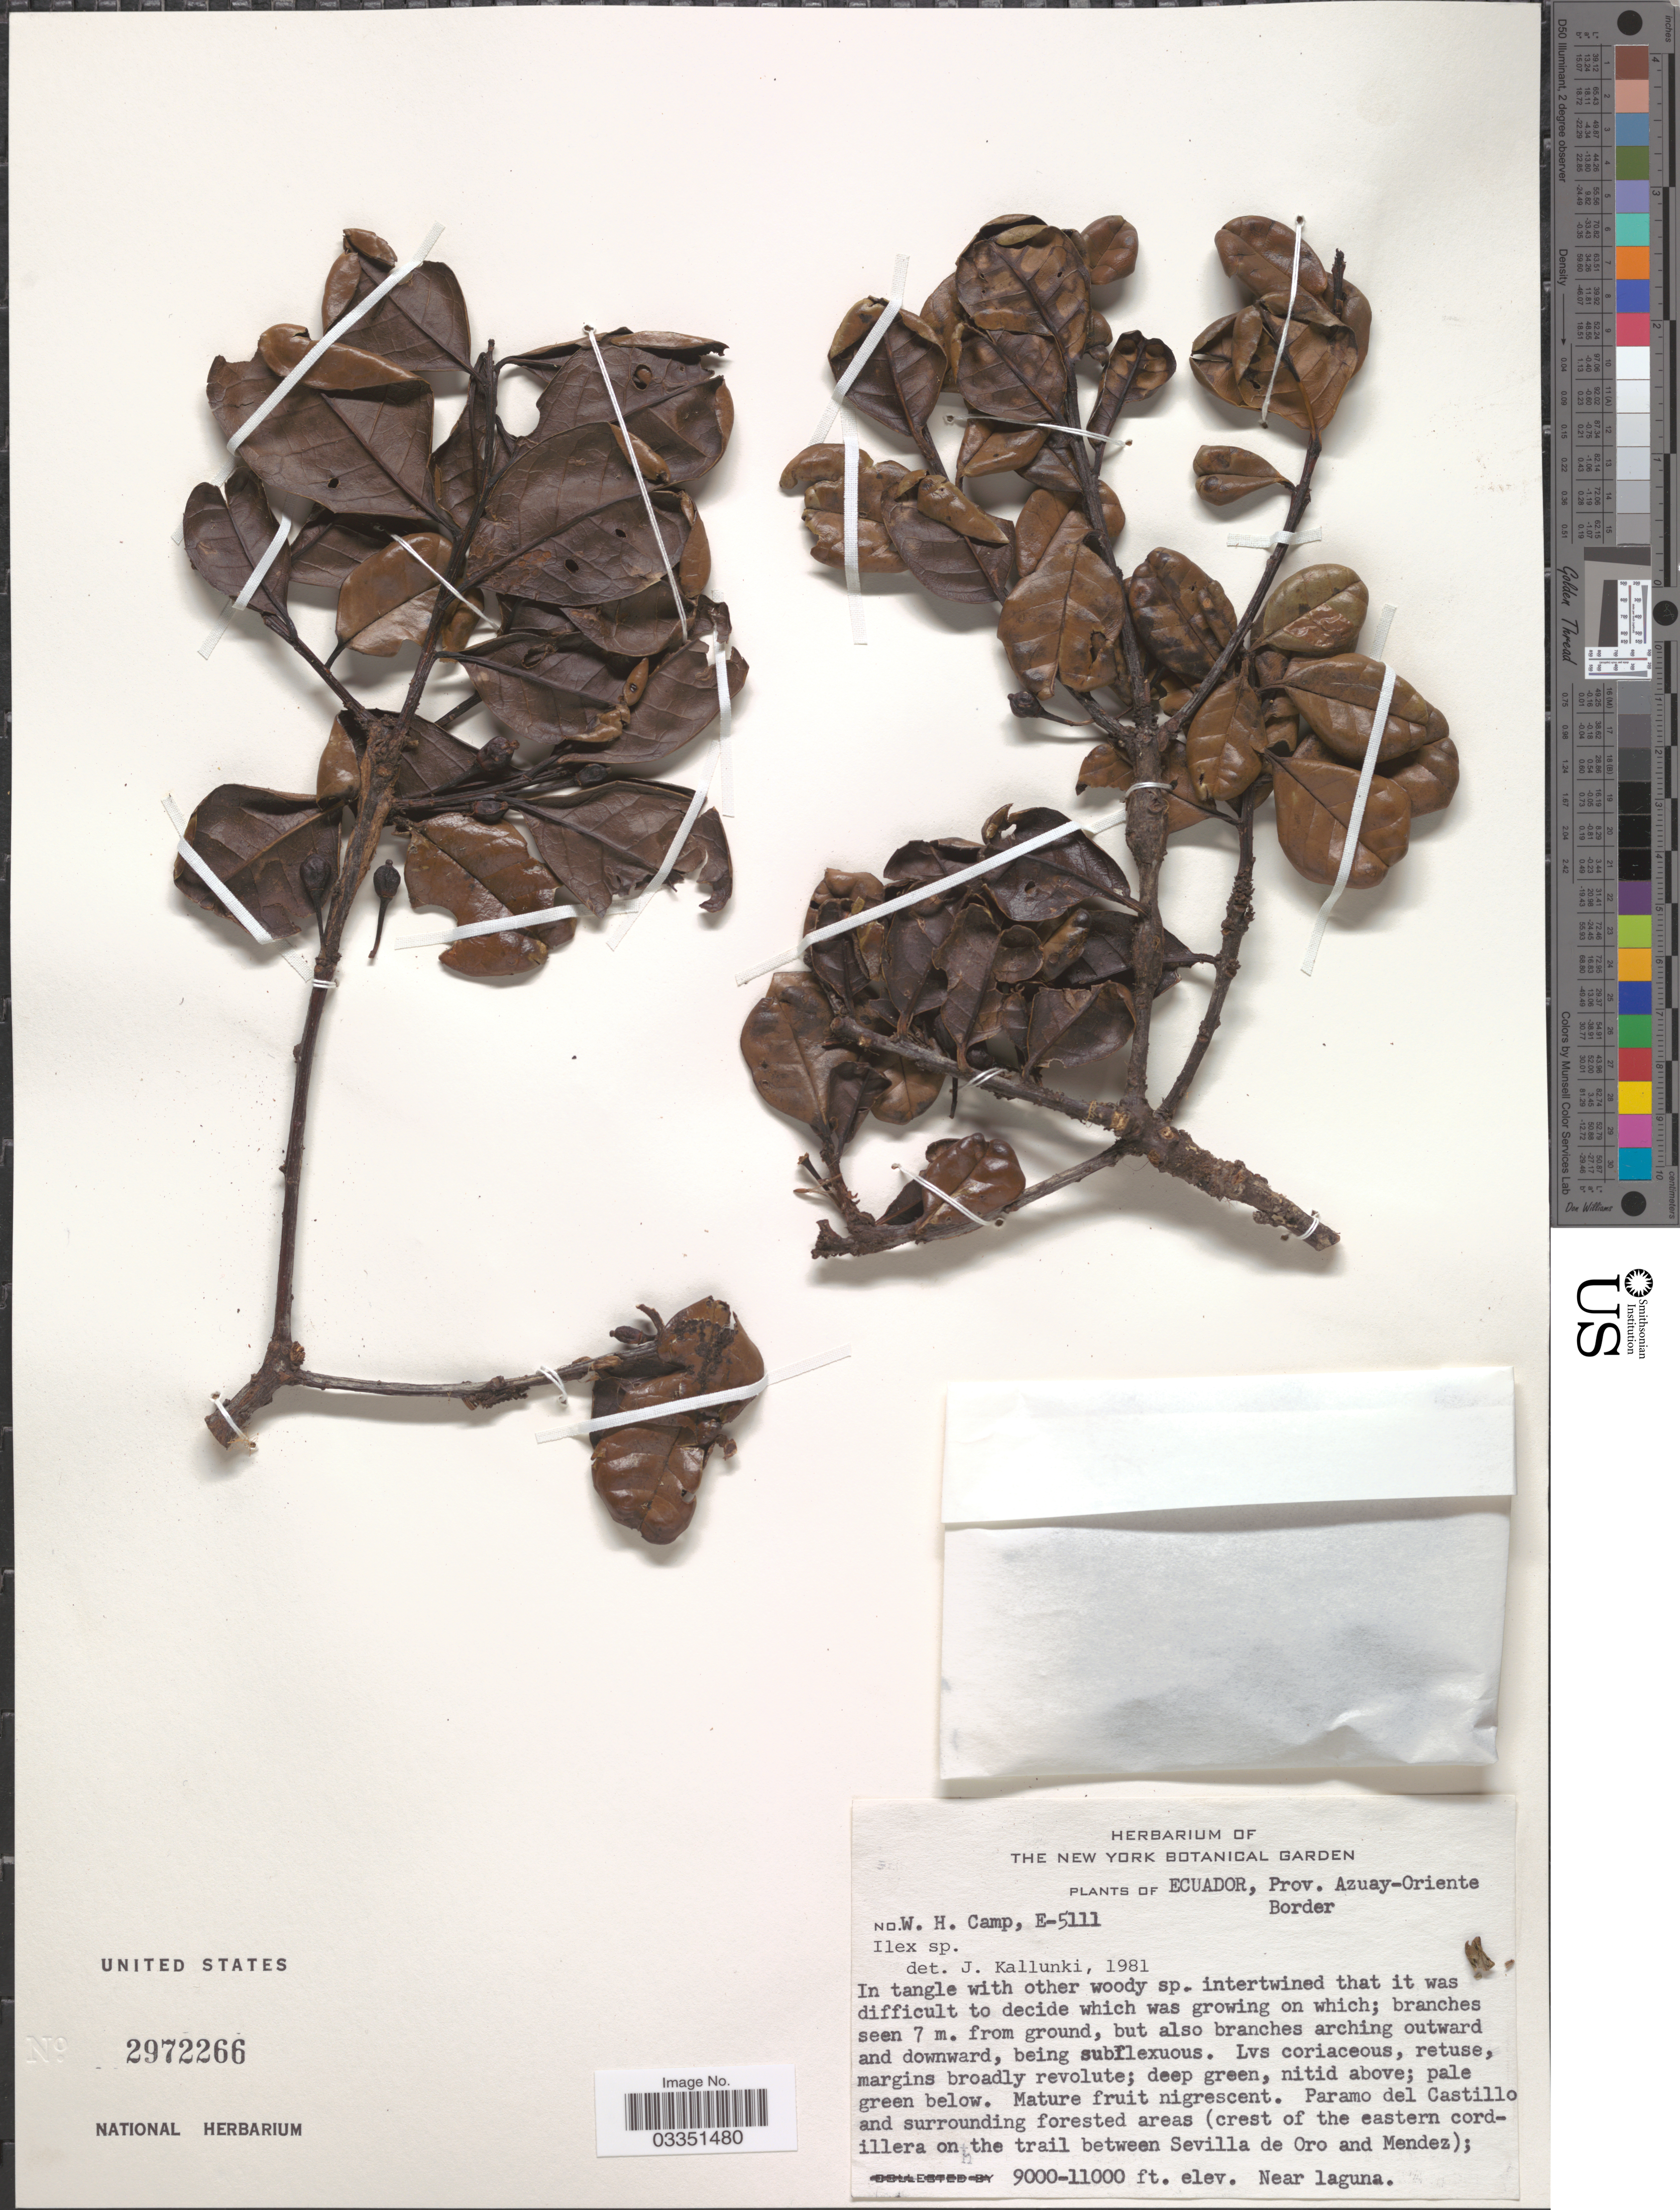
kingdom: Plantae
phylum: Tracheophyta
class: Magnoliopsida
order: Aquifoliales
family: Aquifoliaceae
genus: Ilex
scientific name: Ilex sp.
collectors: W. H. Camp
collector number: E-5111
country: Ecuador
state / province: Azuay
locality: Prov. Azuay-Oriente Border. Paramo del Castillo and surrounding forested areas (crest of the eastern cordillera on the trail between Sevilla de Oro and Mendez).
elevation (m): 2743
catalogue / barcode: US 2972266